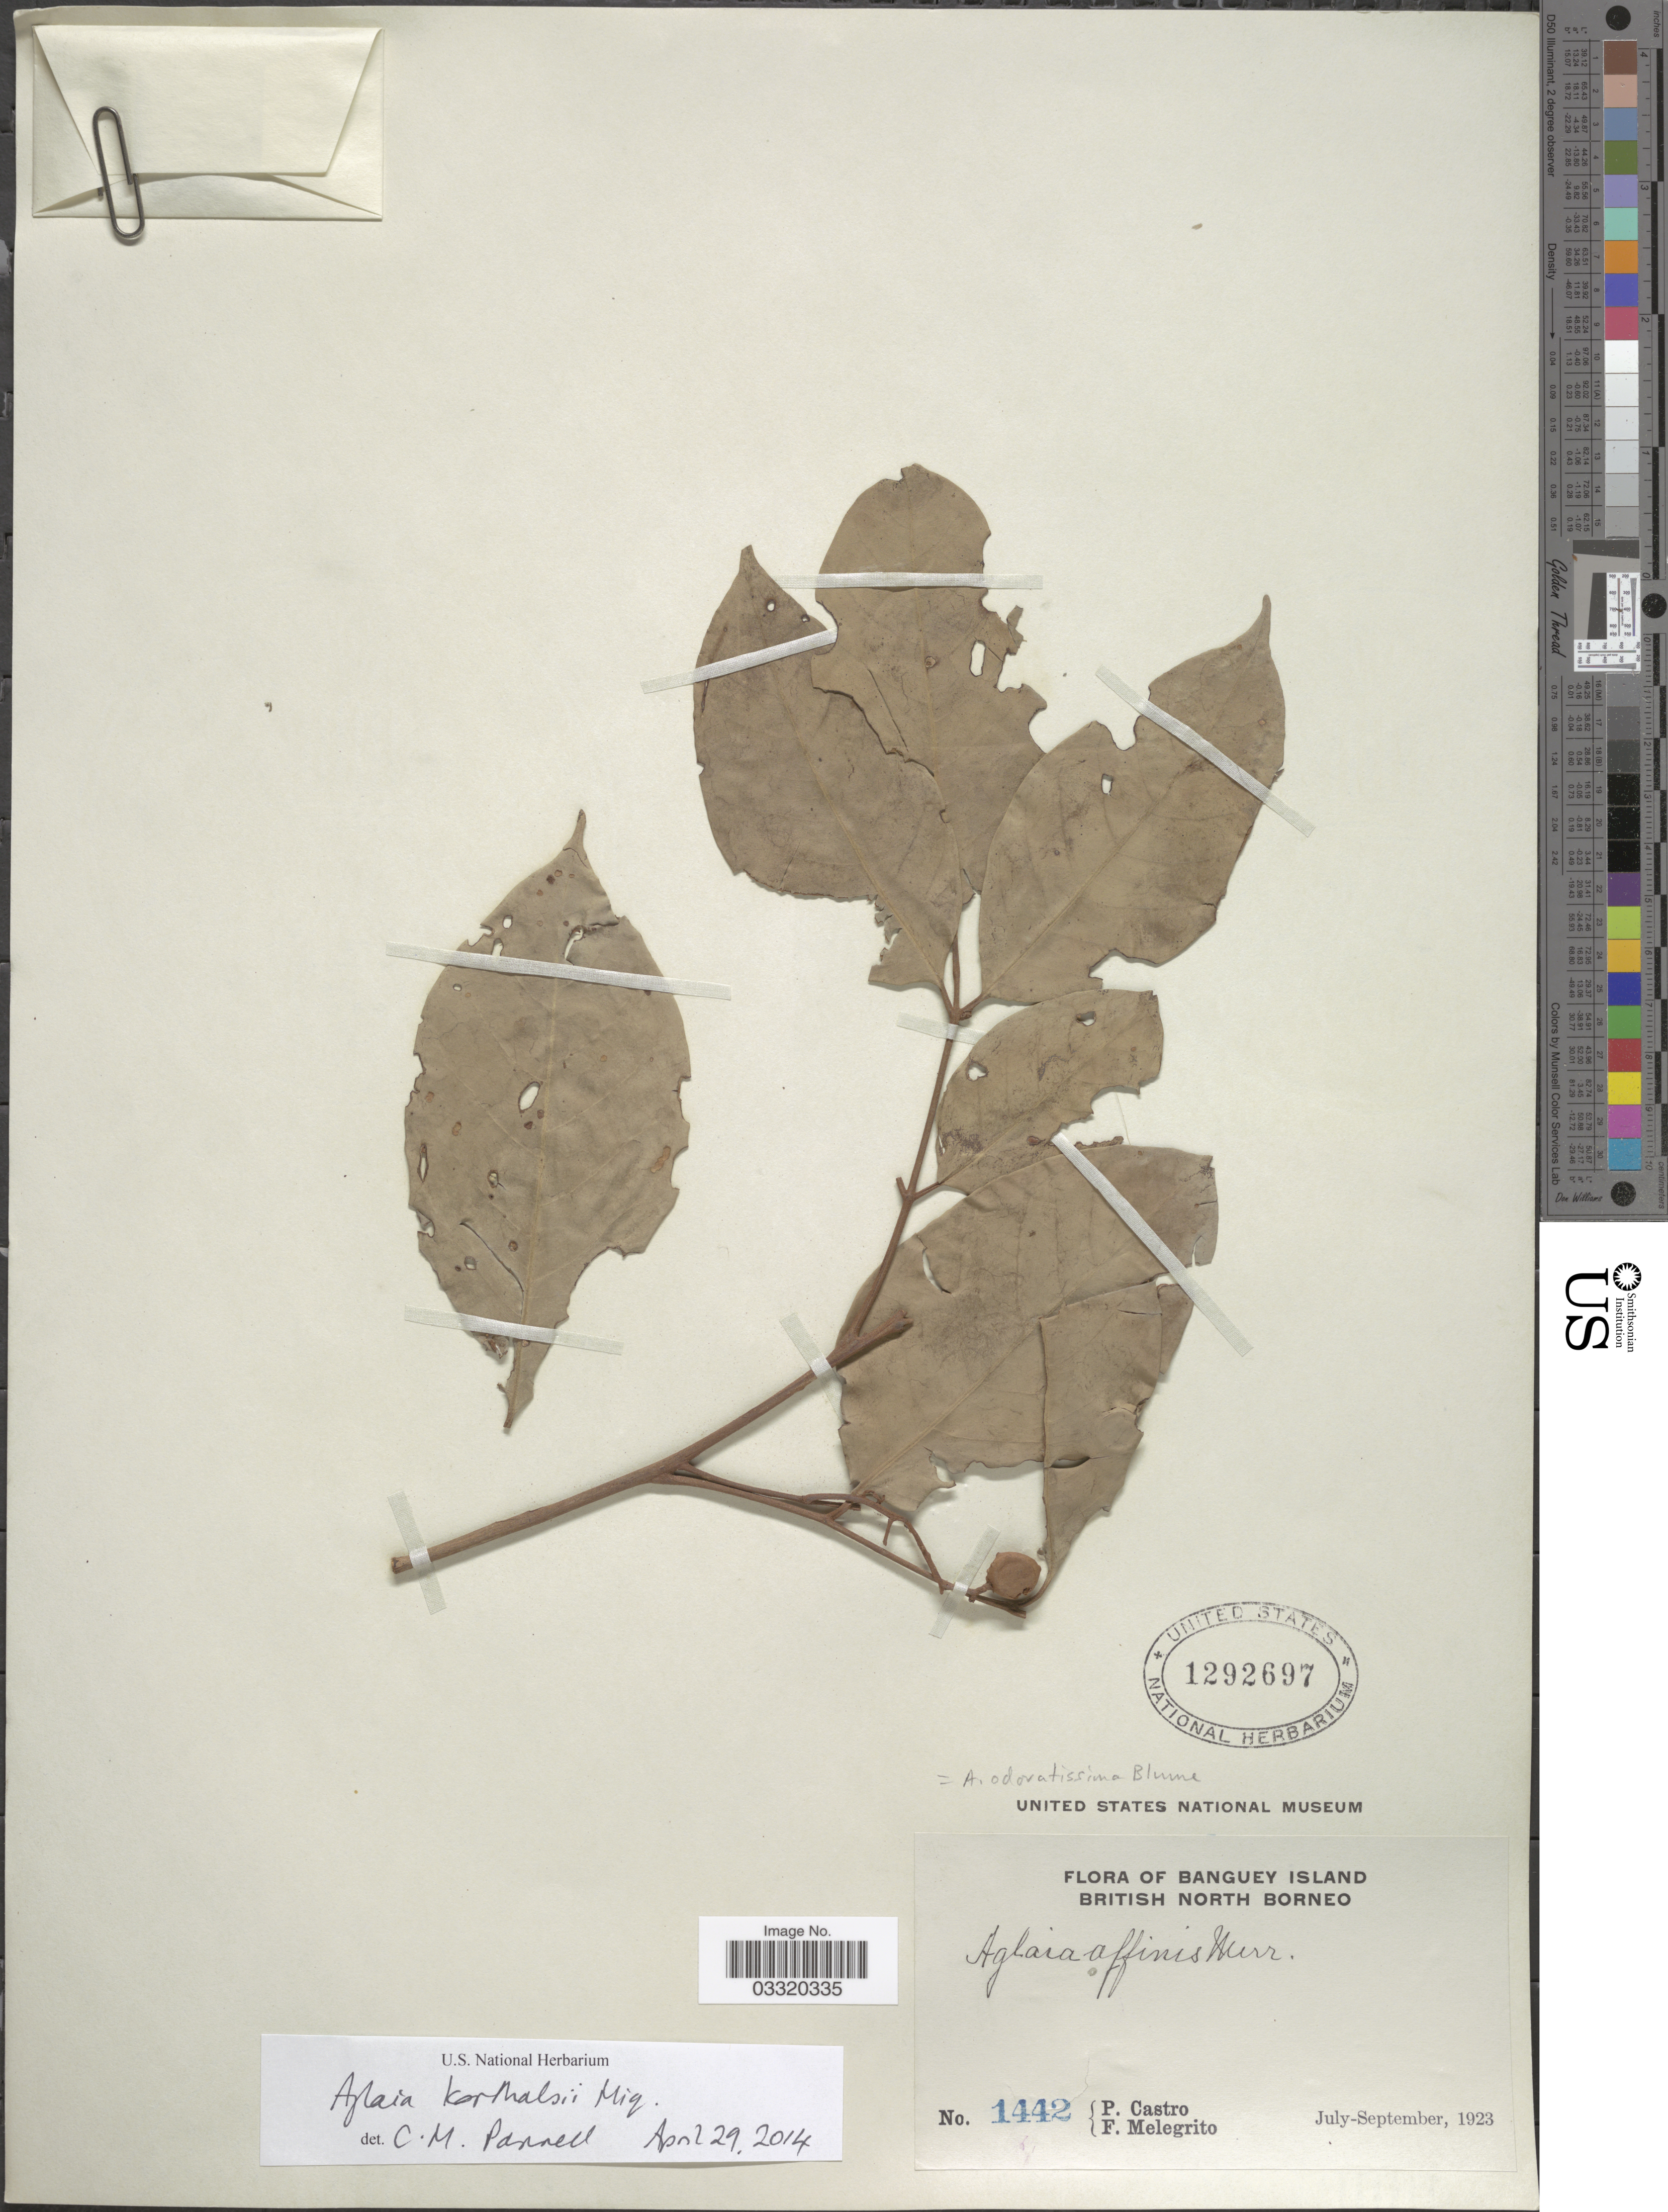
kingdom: Plantae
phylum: Tracheophyta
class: Magnoliopsida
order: Sapindales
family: Meliaceae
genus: Aglaia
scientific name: Aglaia korthalsii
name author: Miq.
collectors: P. Castro & F. Melegrito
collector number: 1442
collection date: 1923-07/1923-09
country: Malaysia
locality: Banguey Island. British North Borneo.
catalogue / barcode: US 1292697